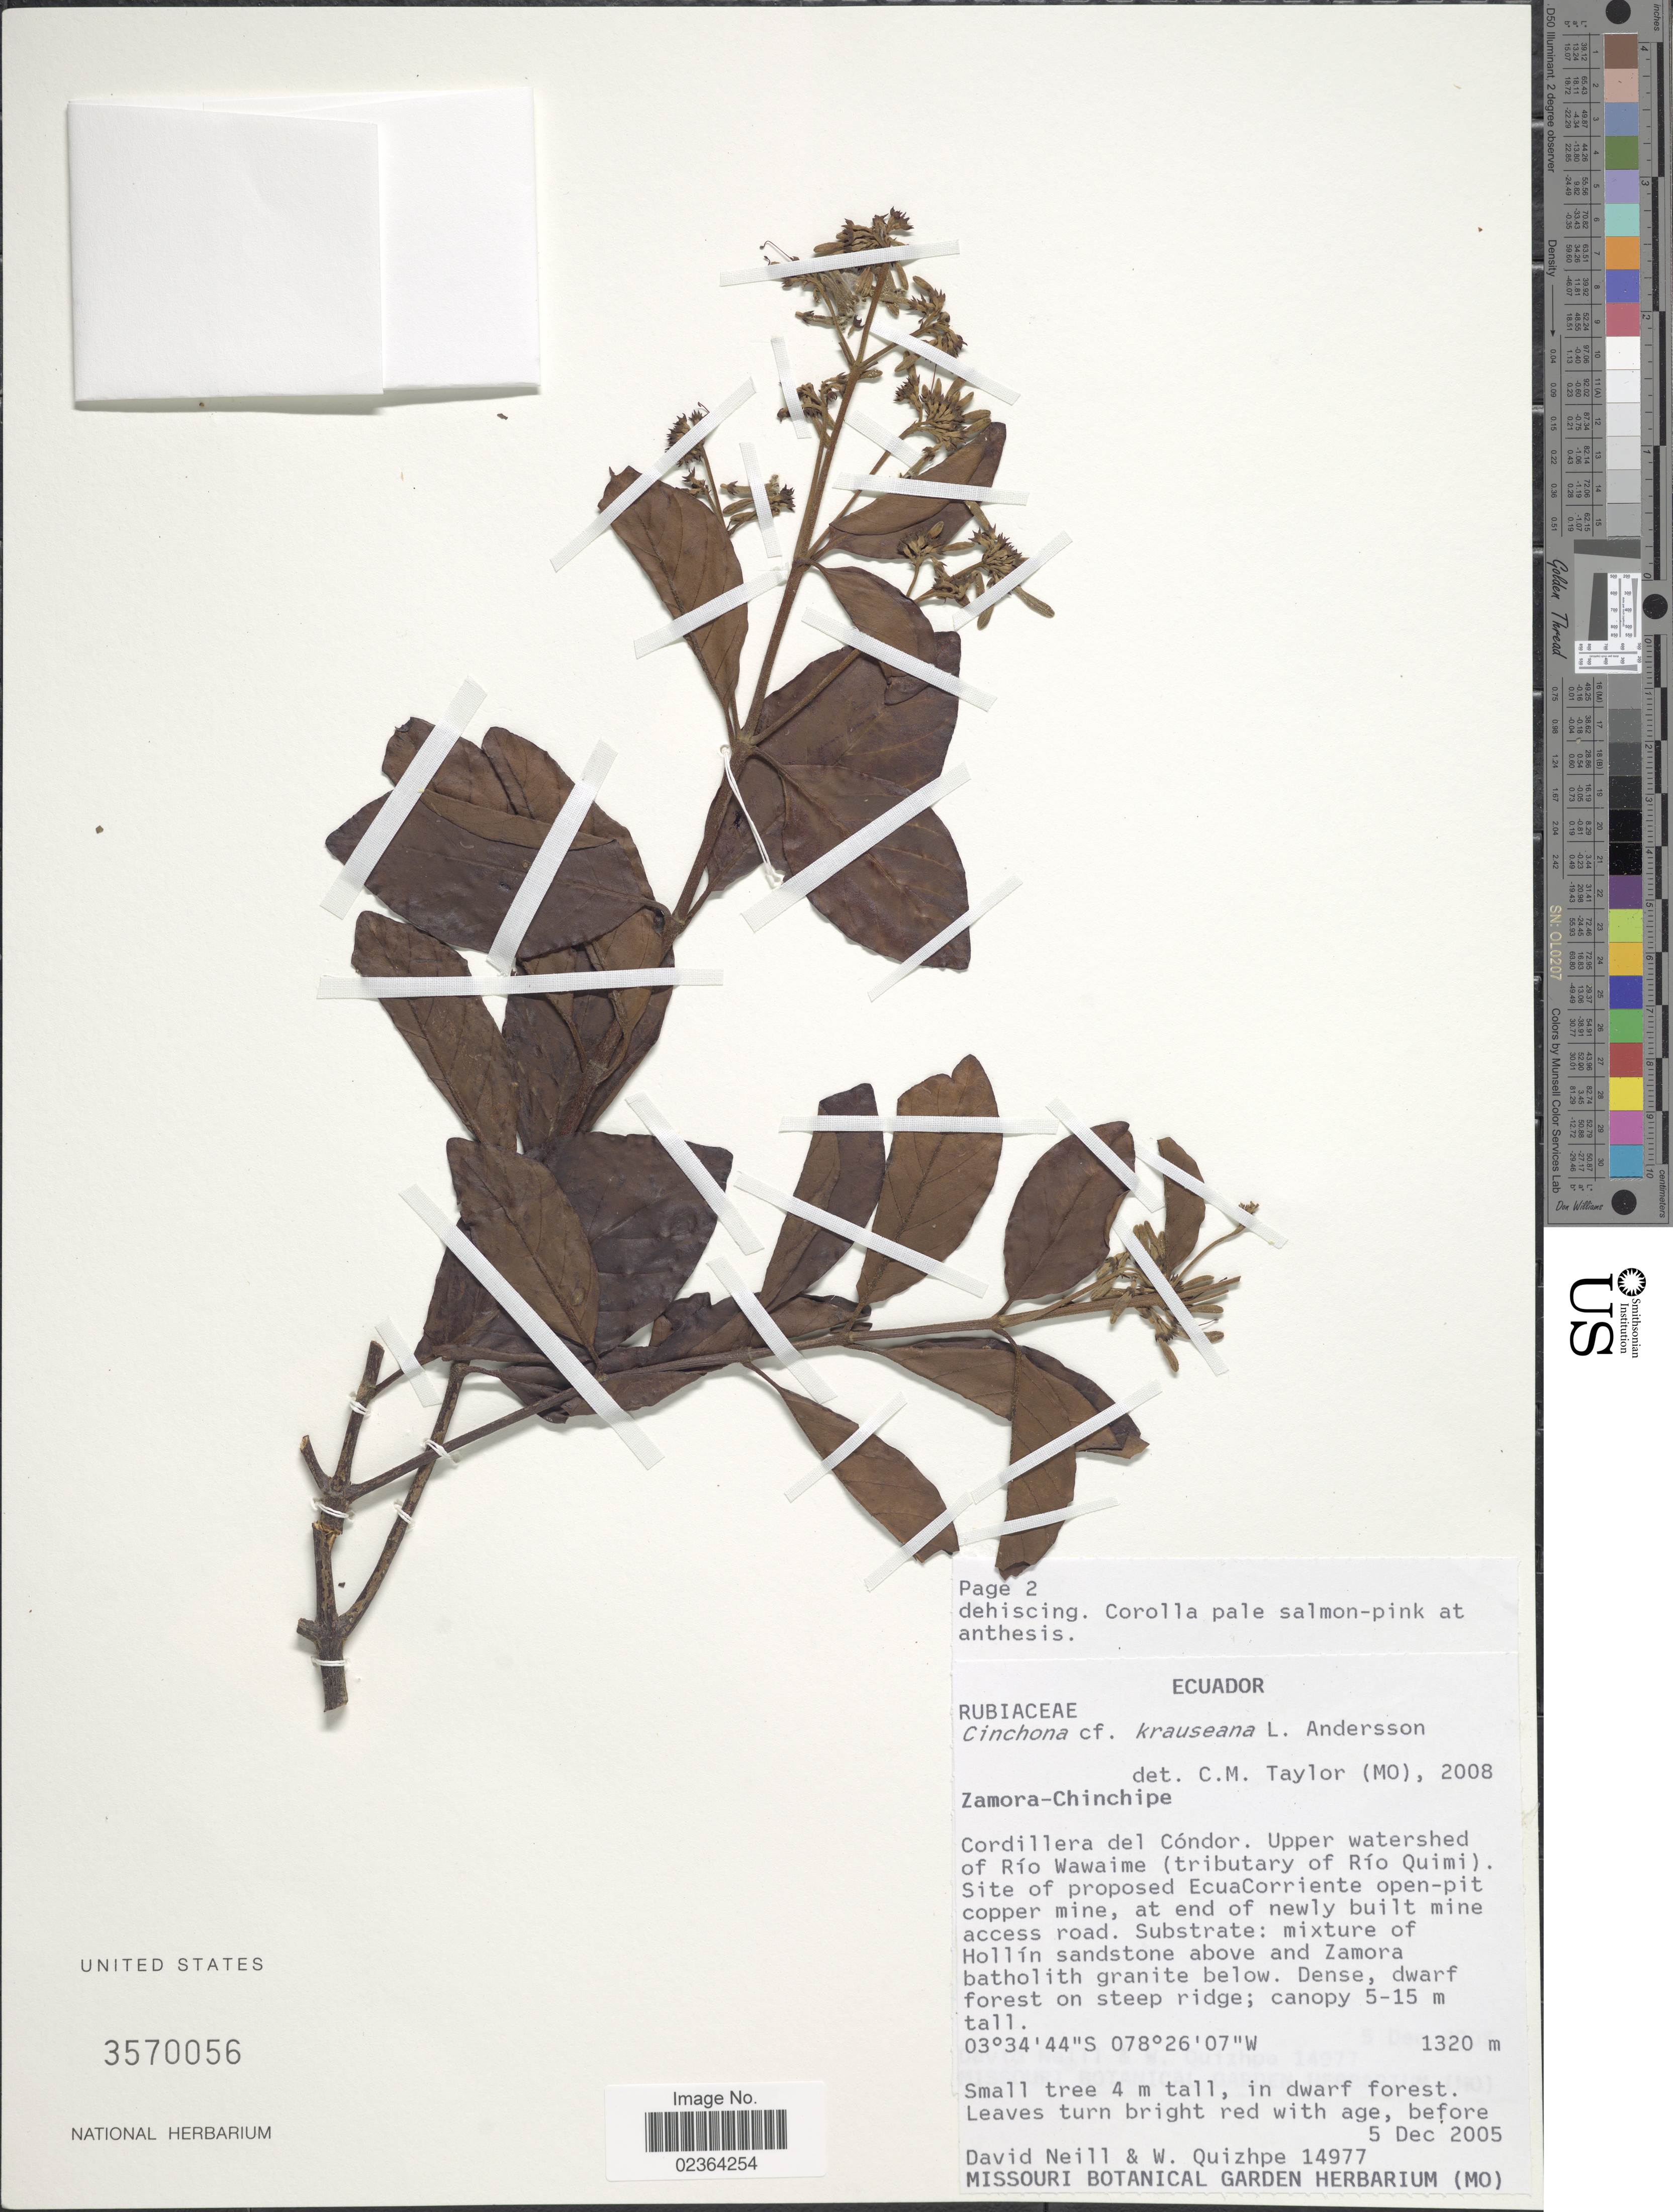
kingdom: Plantae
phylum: Tracheophyta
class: Magnoliopsida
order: Gentianales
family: Rubiaceae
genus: Cinchona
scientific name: Cinchona krauseana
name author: L. Andersson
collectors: D. A. Neill & W. Quizhpe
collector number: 14977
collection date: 2005-12-05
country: Ecuador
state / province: Zamora-Chinchipe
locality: Zamora-Chinchipe, Cordillera del Condor, Upper watershed of Rio Waiwaime (tributary of Rio Quimi)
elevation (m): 1320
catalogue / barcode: US 3570056